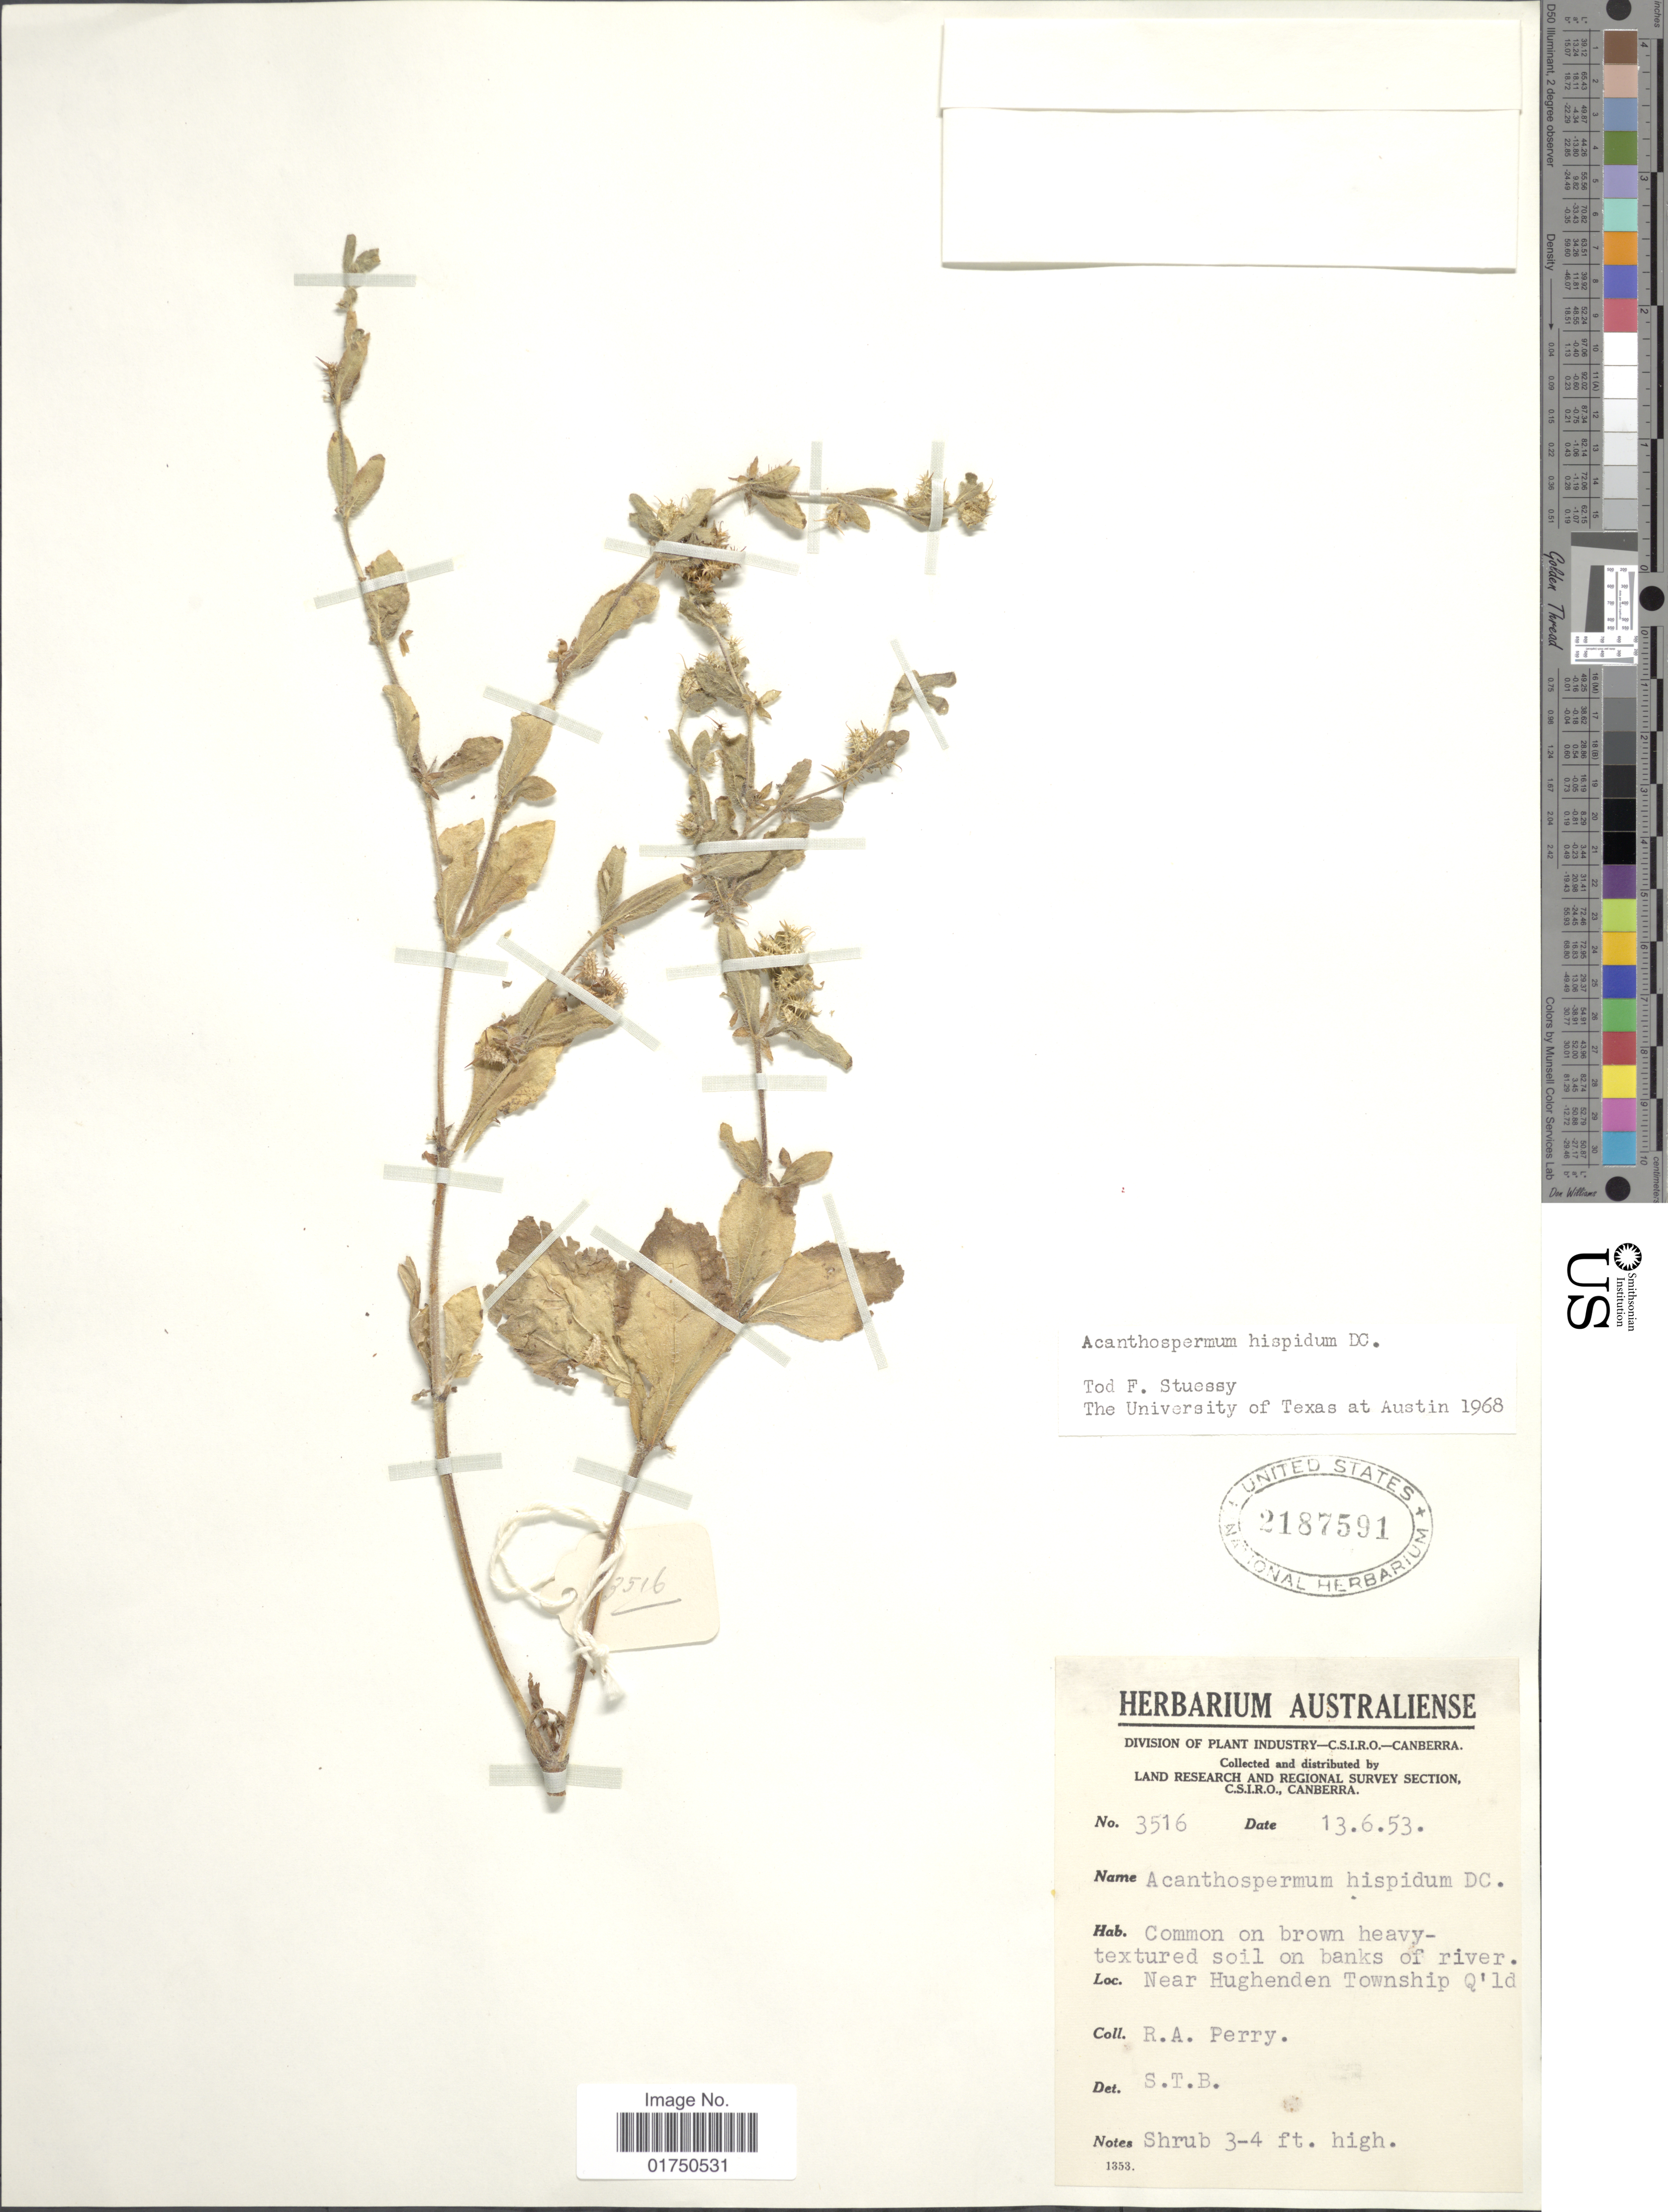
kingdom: Plantae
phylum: Tracheophyta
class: Magnoliopsida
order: Asterales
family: Asteraceae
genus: Acanthospermum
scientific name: Acanthospermum hispidum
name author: DC.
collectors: Perry, R. A.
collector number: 3516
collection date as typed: Transcribed d/m/y: 13/6/53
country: Australia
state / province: Queensland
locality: Near Hughenden Township Q'ld.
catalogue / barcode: US 2187591